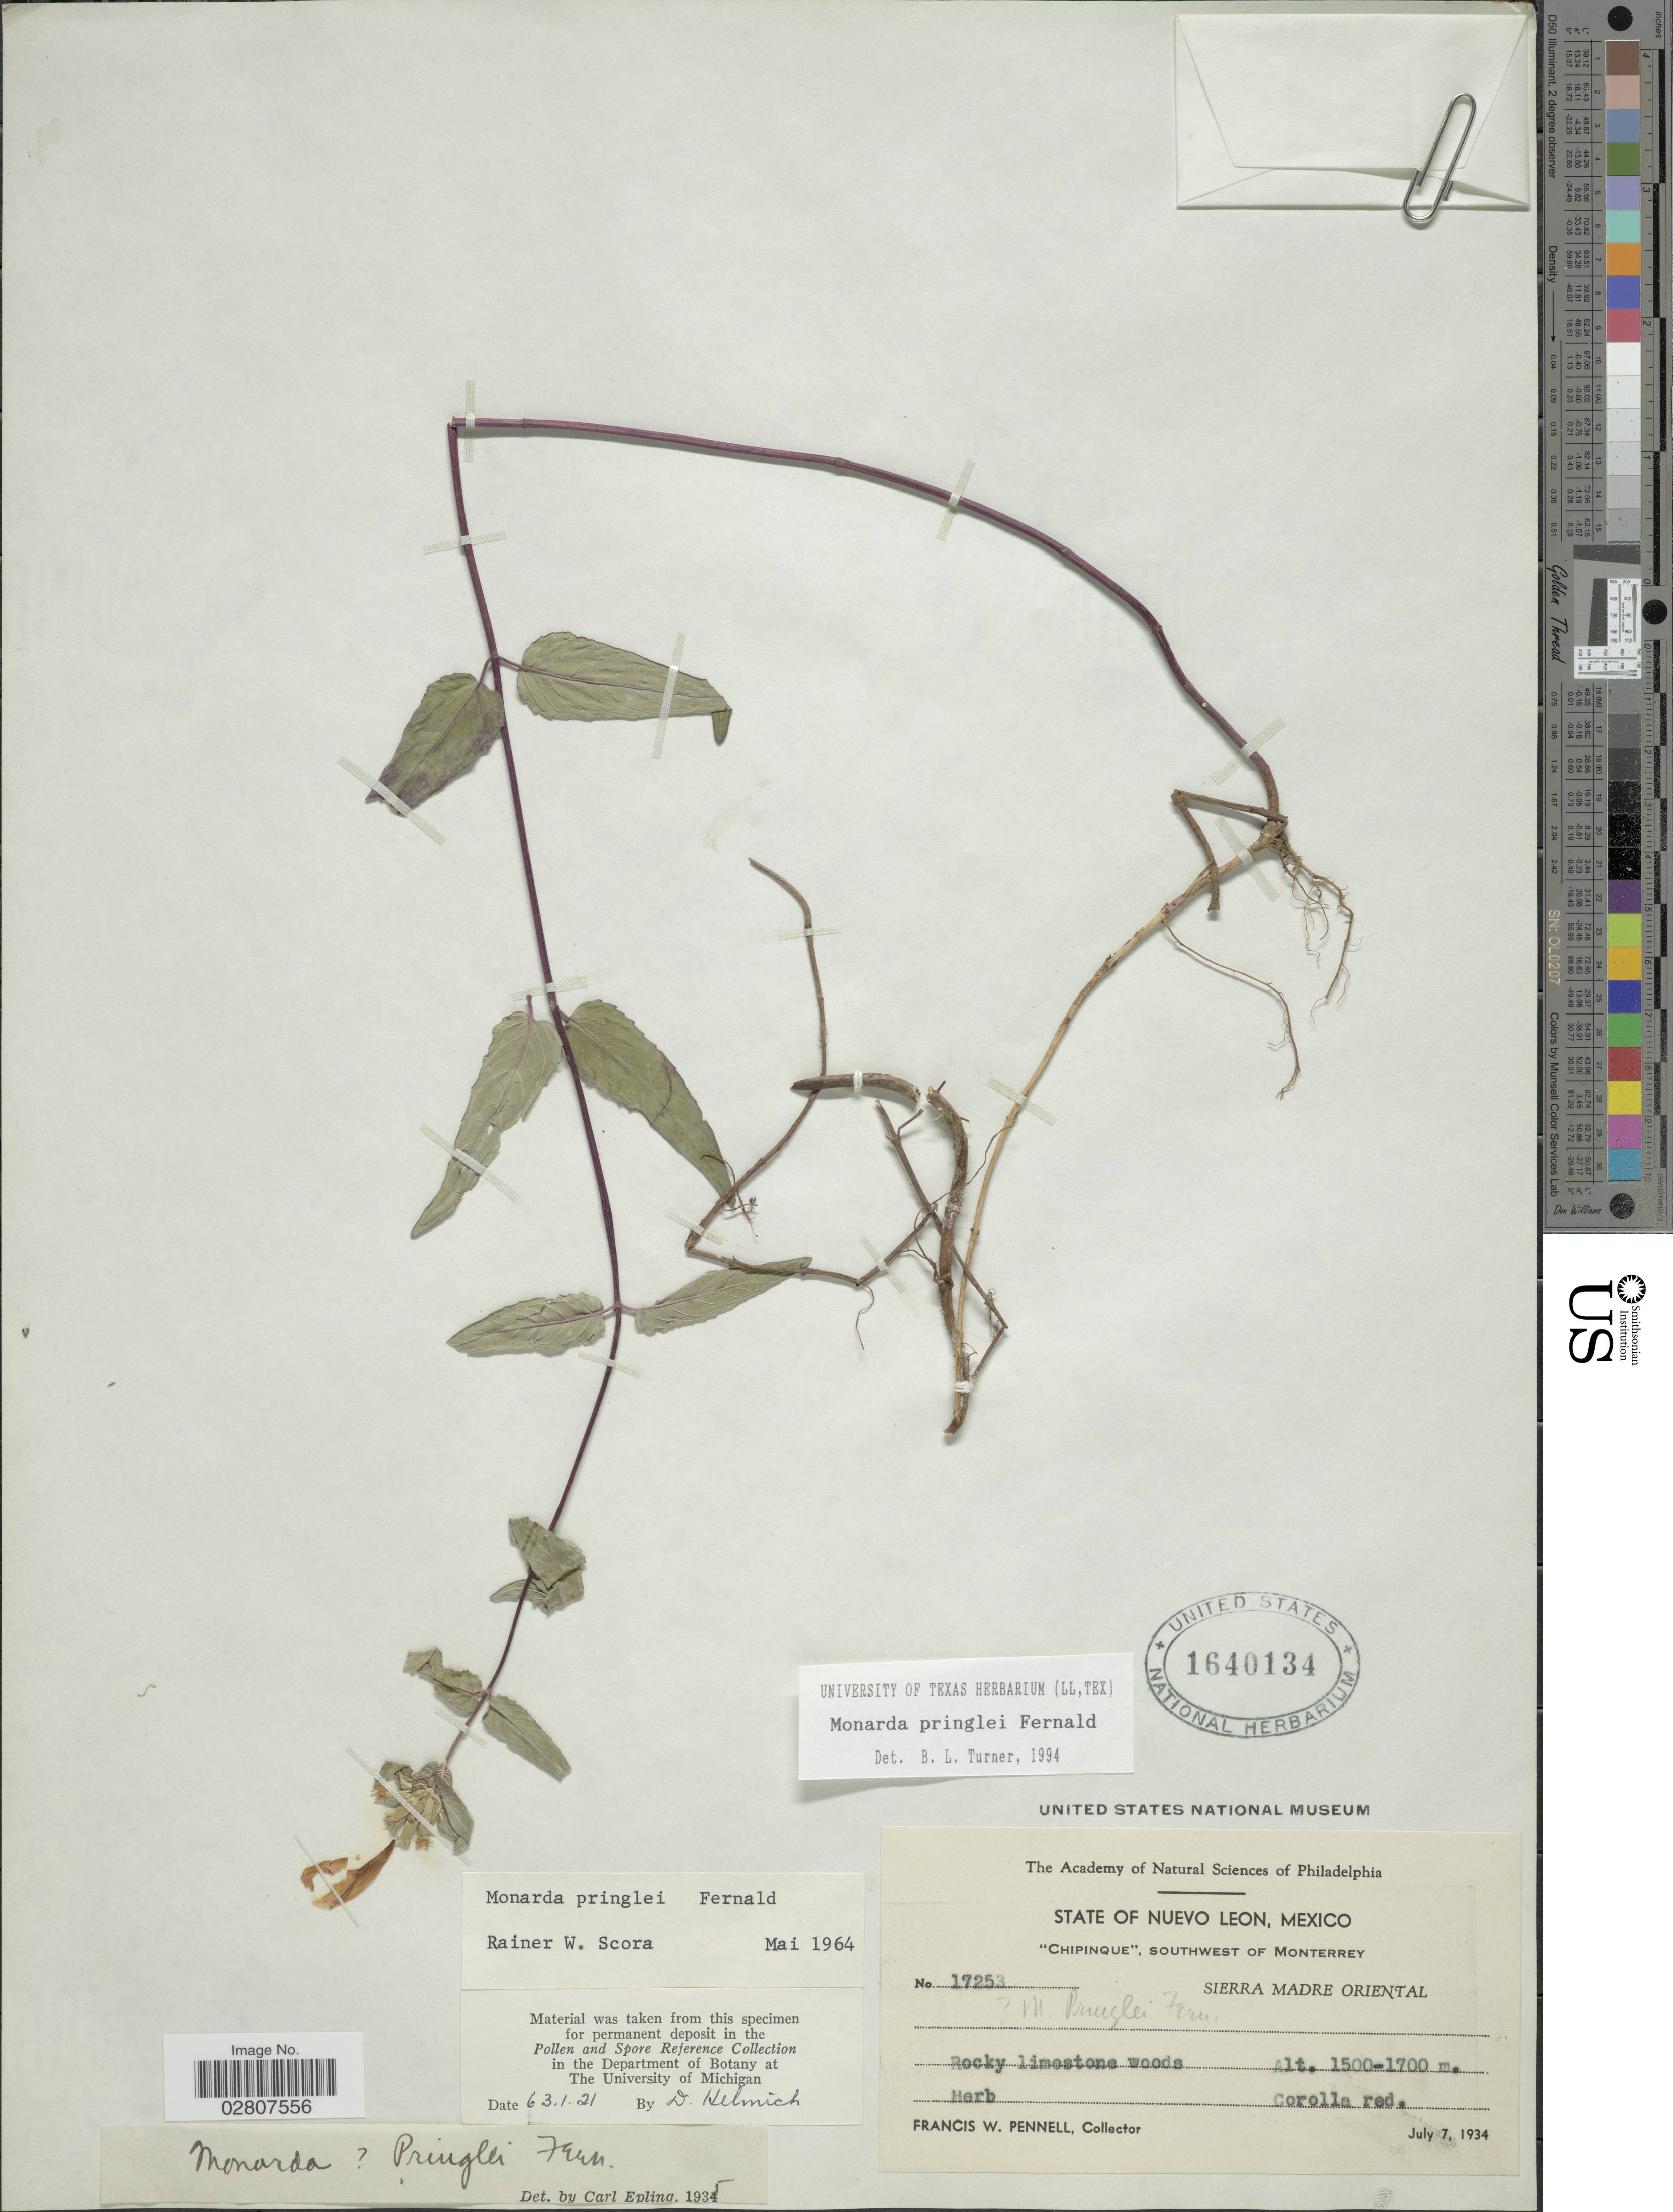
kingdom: Plantae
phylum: Tracheophyta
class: Magnoliopsida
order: Lamiales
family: Lamiaceae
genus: Monarda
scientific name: Monarda pringlei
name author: Fernald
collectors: F. W. Pennell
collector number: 17253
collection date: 1934-07-07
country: Mexico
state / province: Nuevo León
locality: Chipinque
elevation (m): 1500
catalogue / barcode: US 1640134